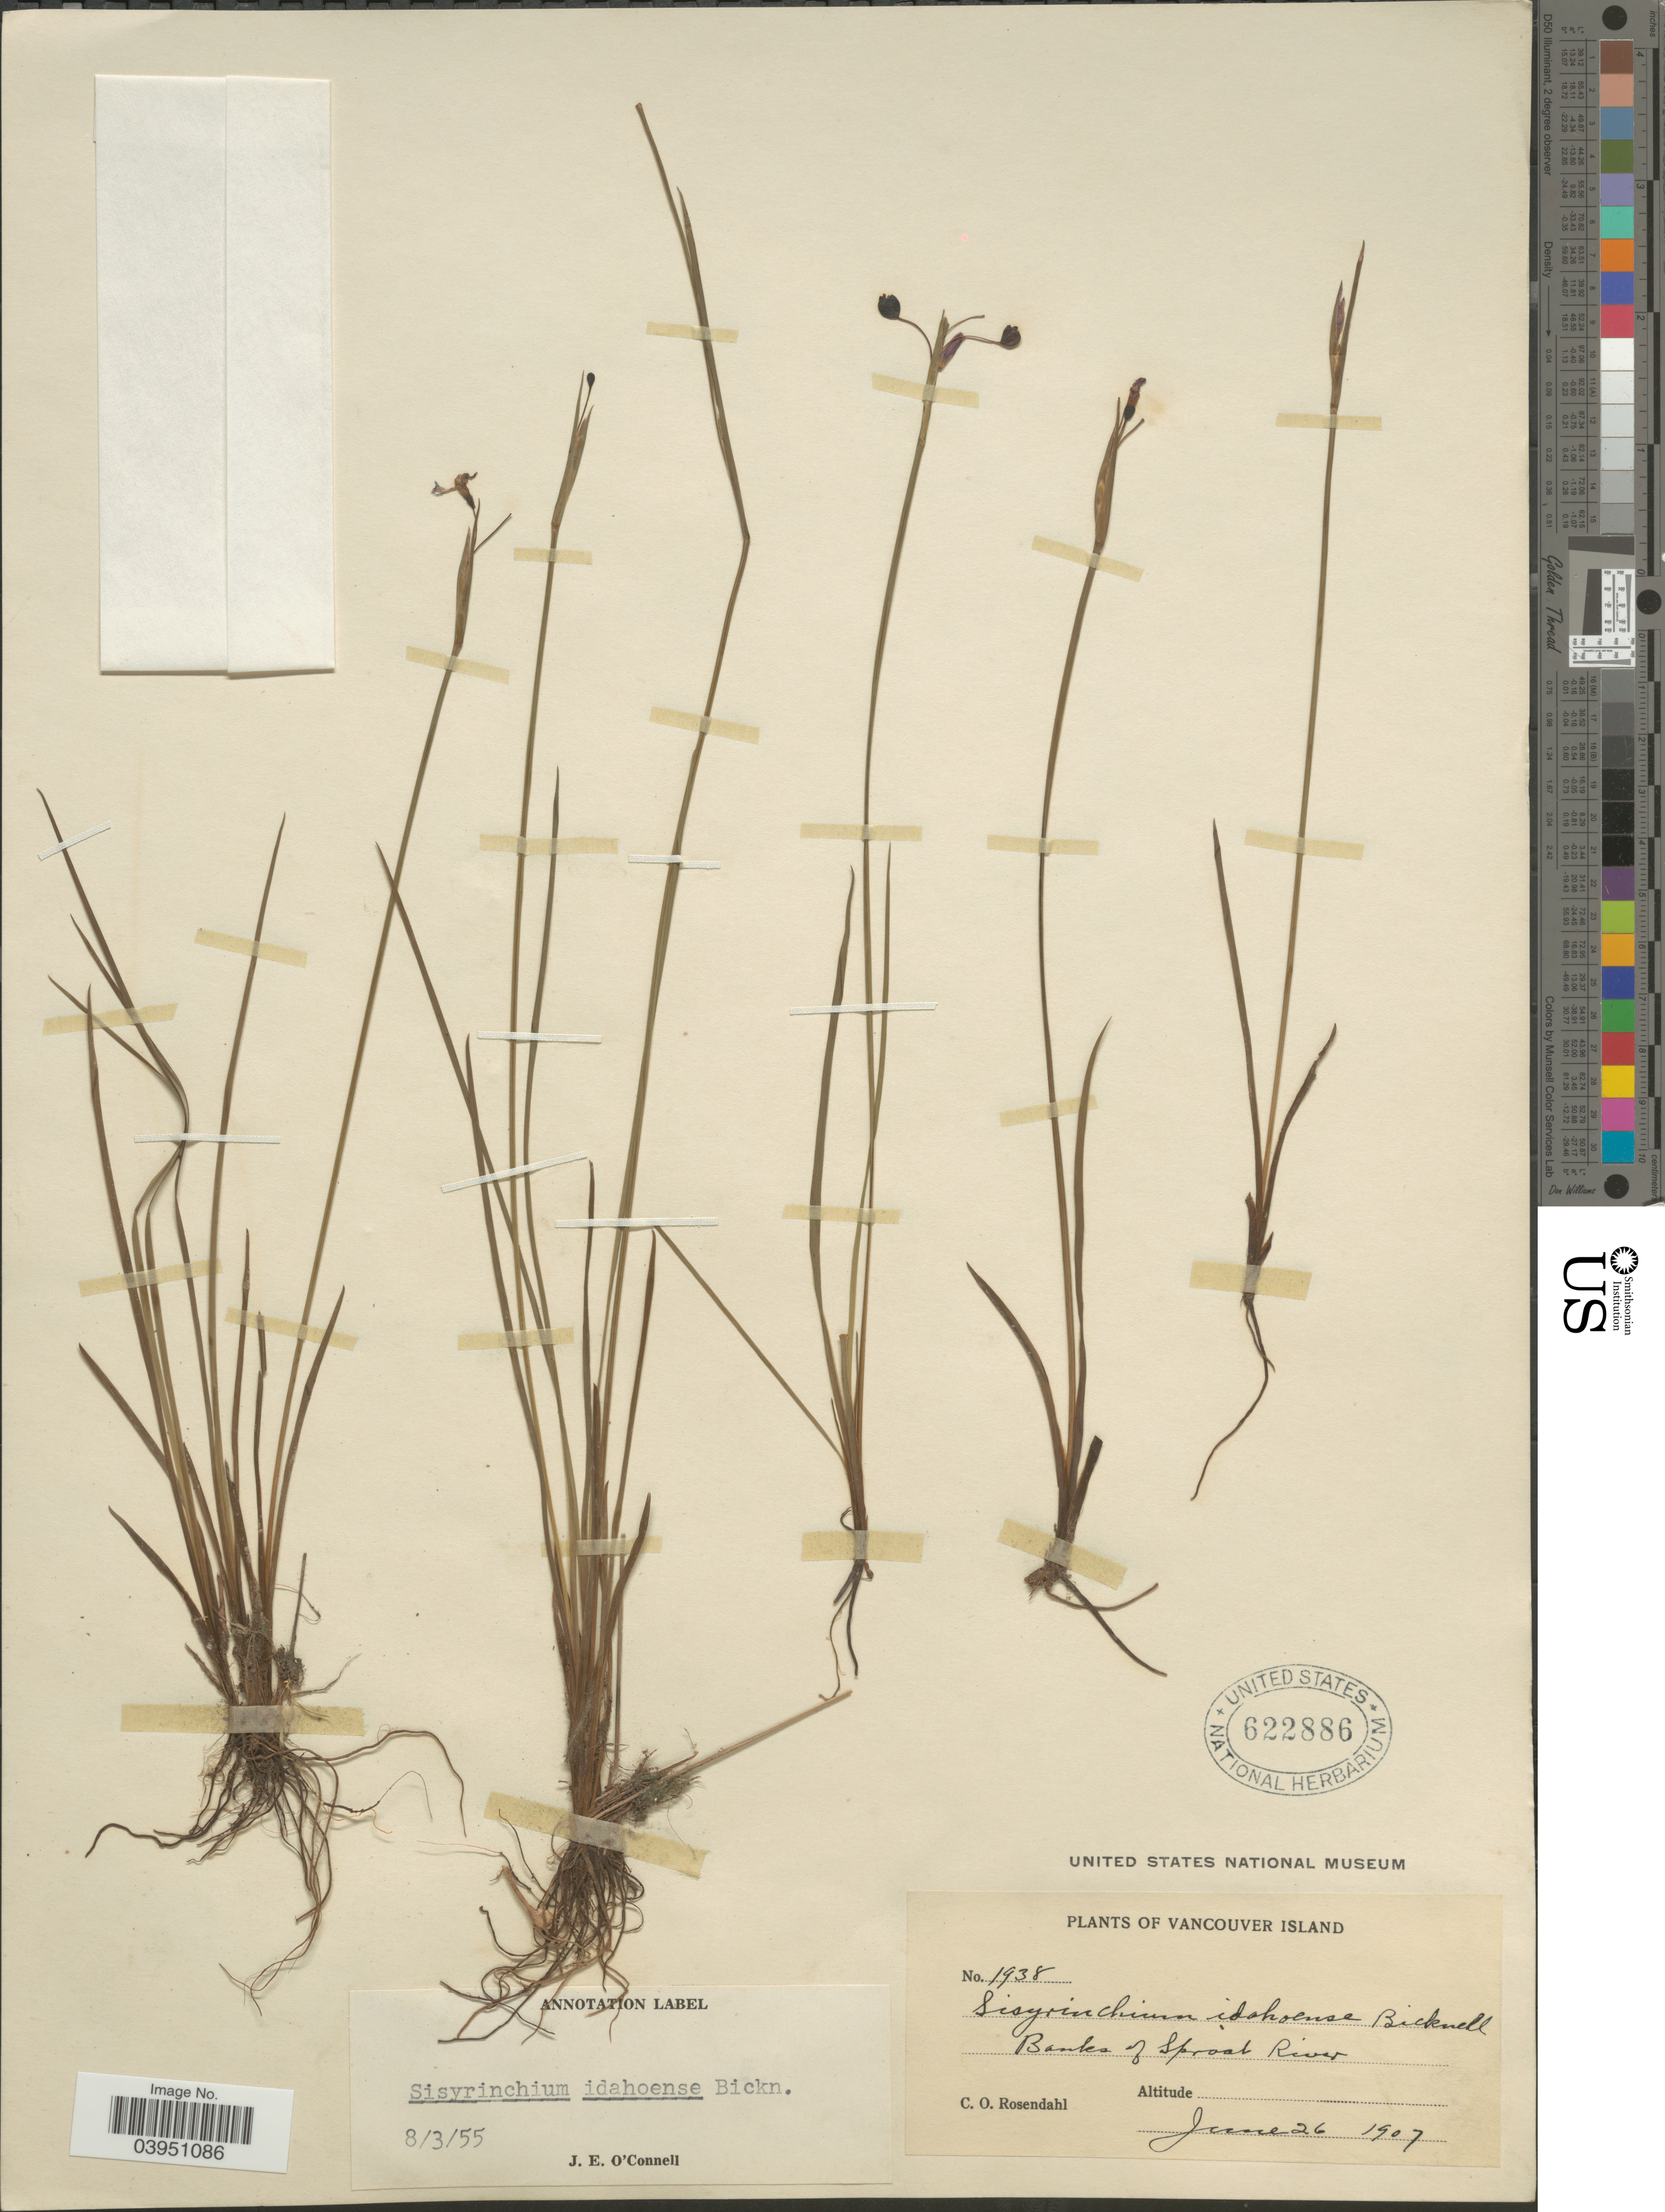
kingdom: Plantae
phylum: Tracheophyta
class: Liliopsida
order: Asparagales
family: Iridaceae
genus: Sisyrinchium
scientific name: Sisyrinchium idahoense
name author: E.P. Bicknell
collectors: C. O. Rosendahl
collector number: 1938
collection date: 1907-06-26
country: Canada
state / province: British Columbia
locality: Banks of Sproat River.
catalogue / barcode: US 622886